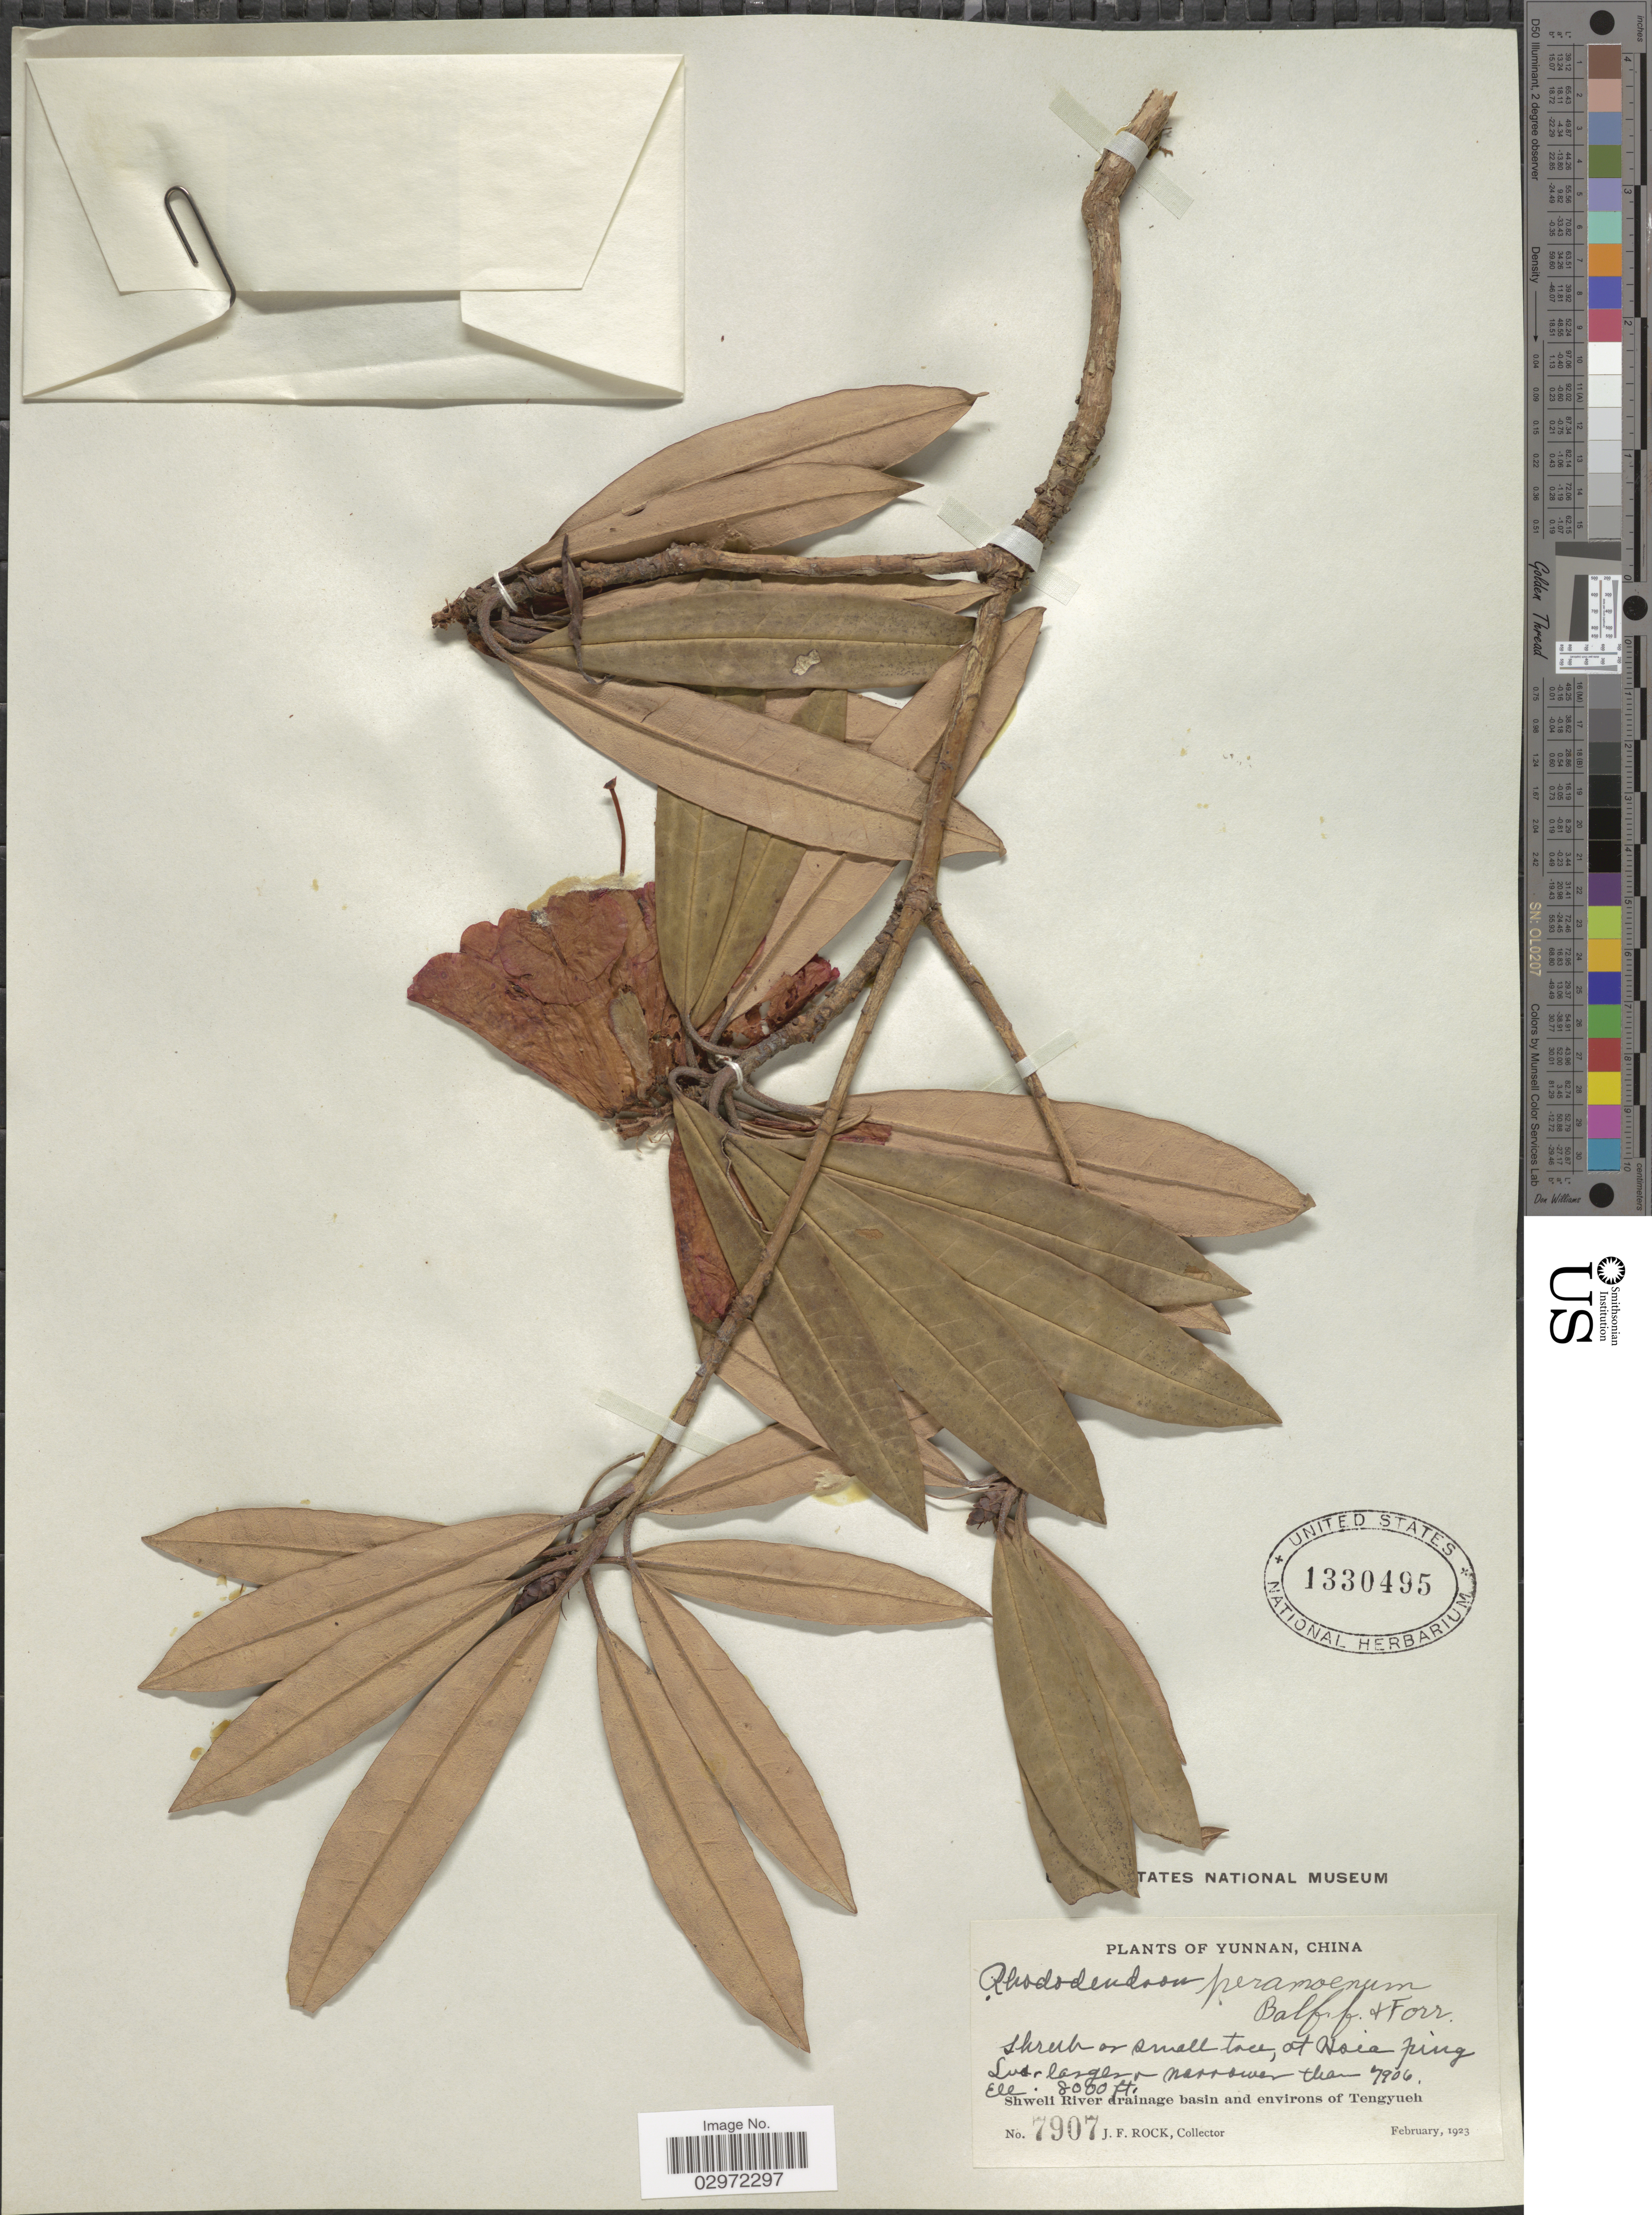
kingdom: Plantae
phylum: Tracheophyta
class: Magnoliopsida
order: Ericales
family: Ericaceae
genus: Rhododendron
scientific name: Rhododendron peramoenum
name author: Balf. f. & Forrest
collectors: J. Rock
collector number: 7907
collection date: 1923-02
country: China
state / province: Yunnan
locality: Hsia Ping Sud. Shweli River drainage basin and environs of Tengyueh.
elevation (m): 2438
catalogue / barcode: US 1330495